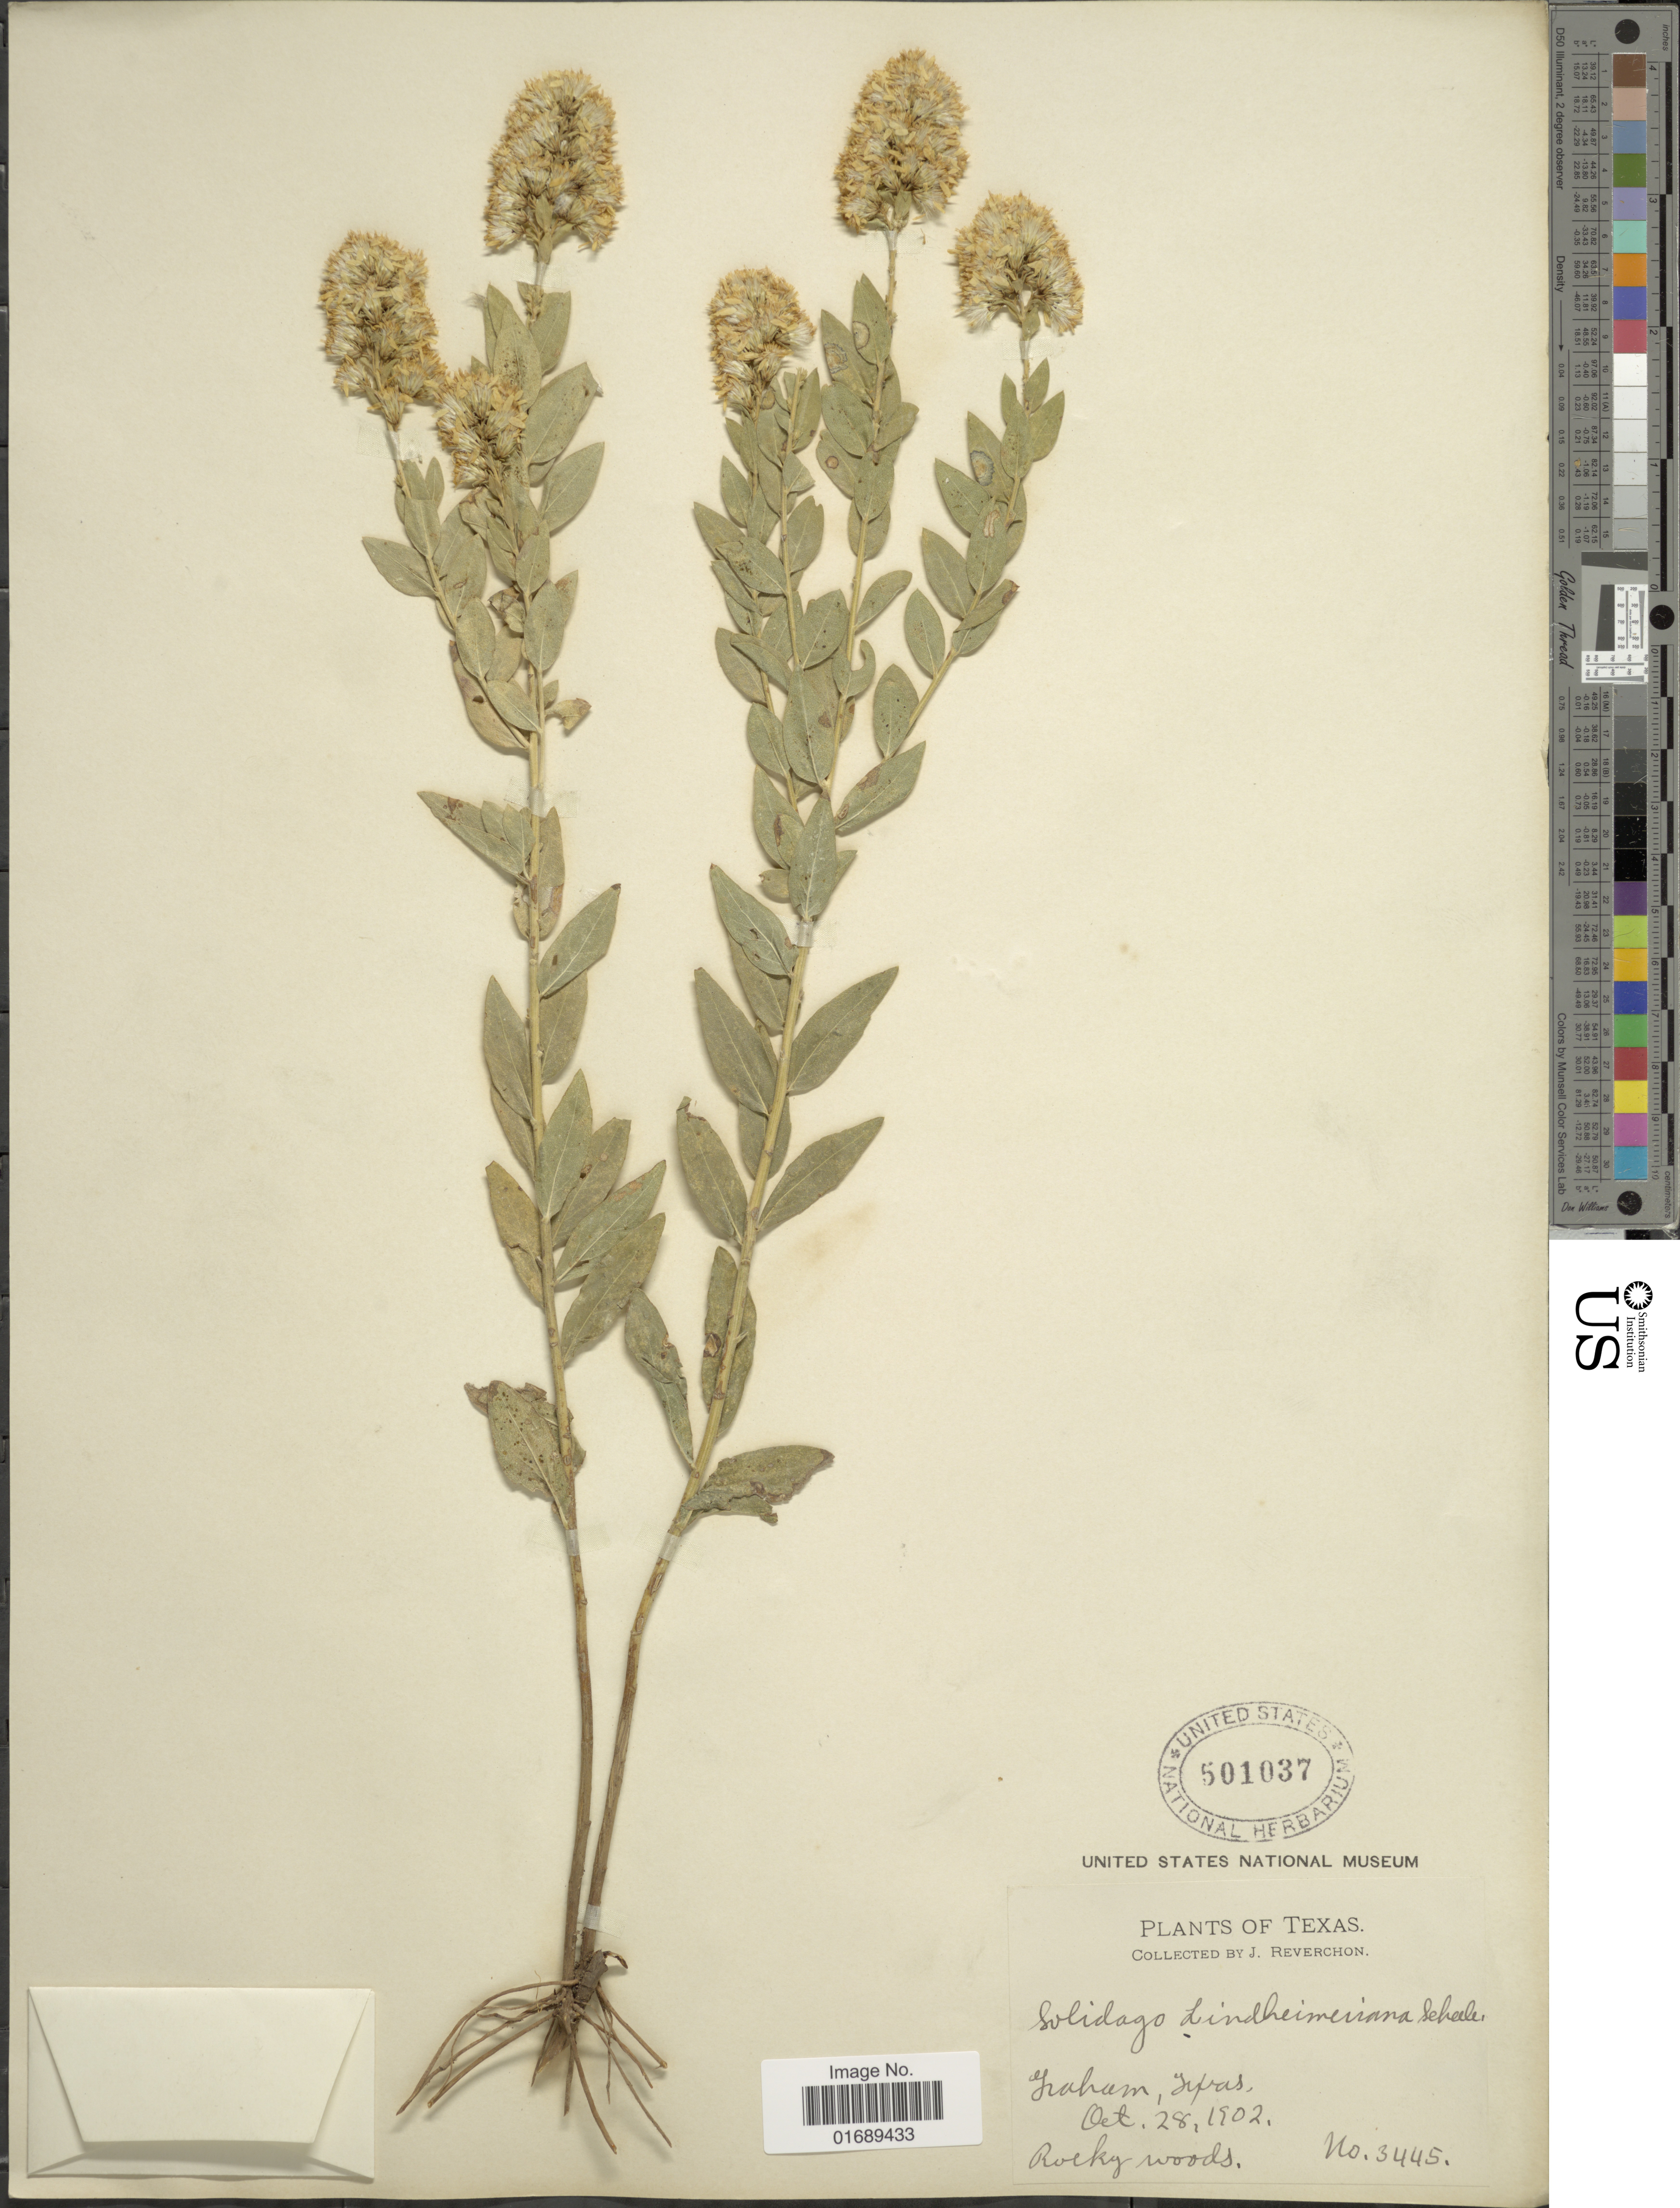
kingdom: Plantae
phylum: Tracheophyta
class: Magnoliopsida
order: Asterales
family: Asteraceae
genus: Solidago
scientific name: Solidago petiolaris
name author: Aiton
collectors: J. Reverchon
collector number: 3445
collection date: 1902-10-28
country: United States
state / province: Texas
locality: Graham, Texas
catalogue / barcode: US 501037